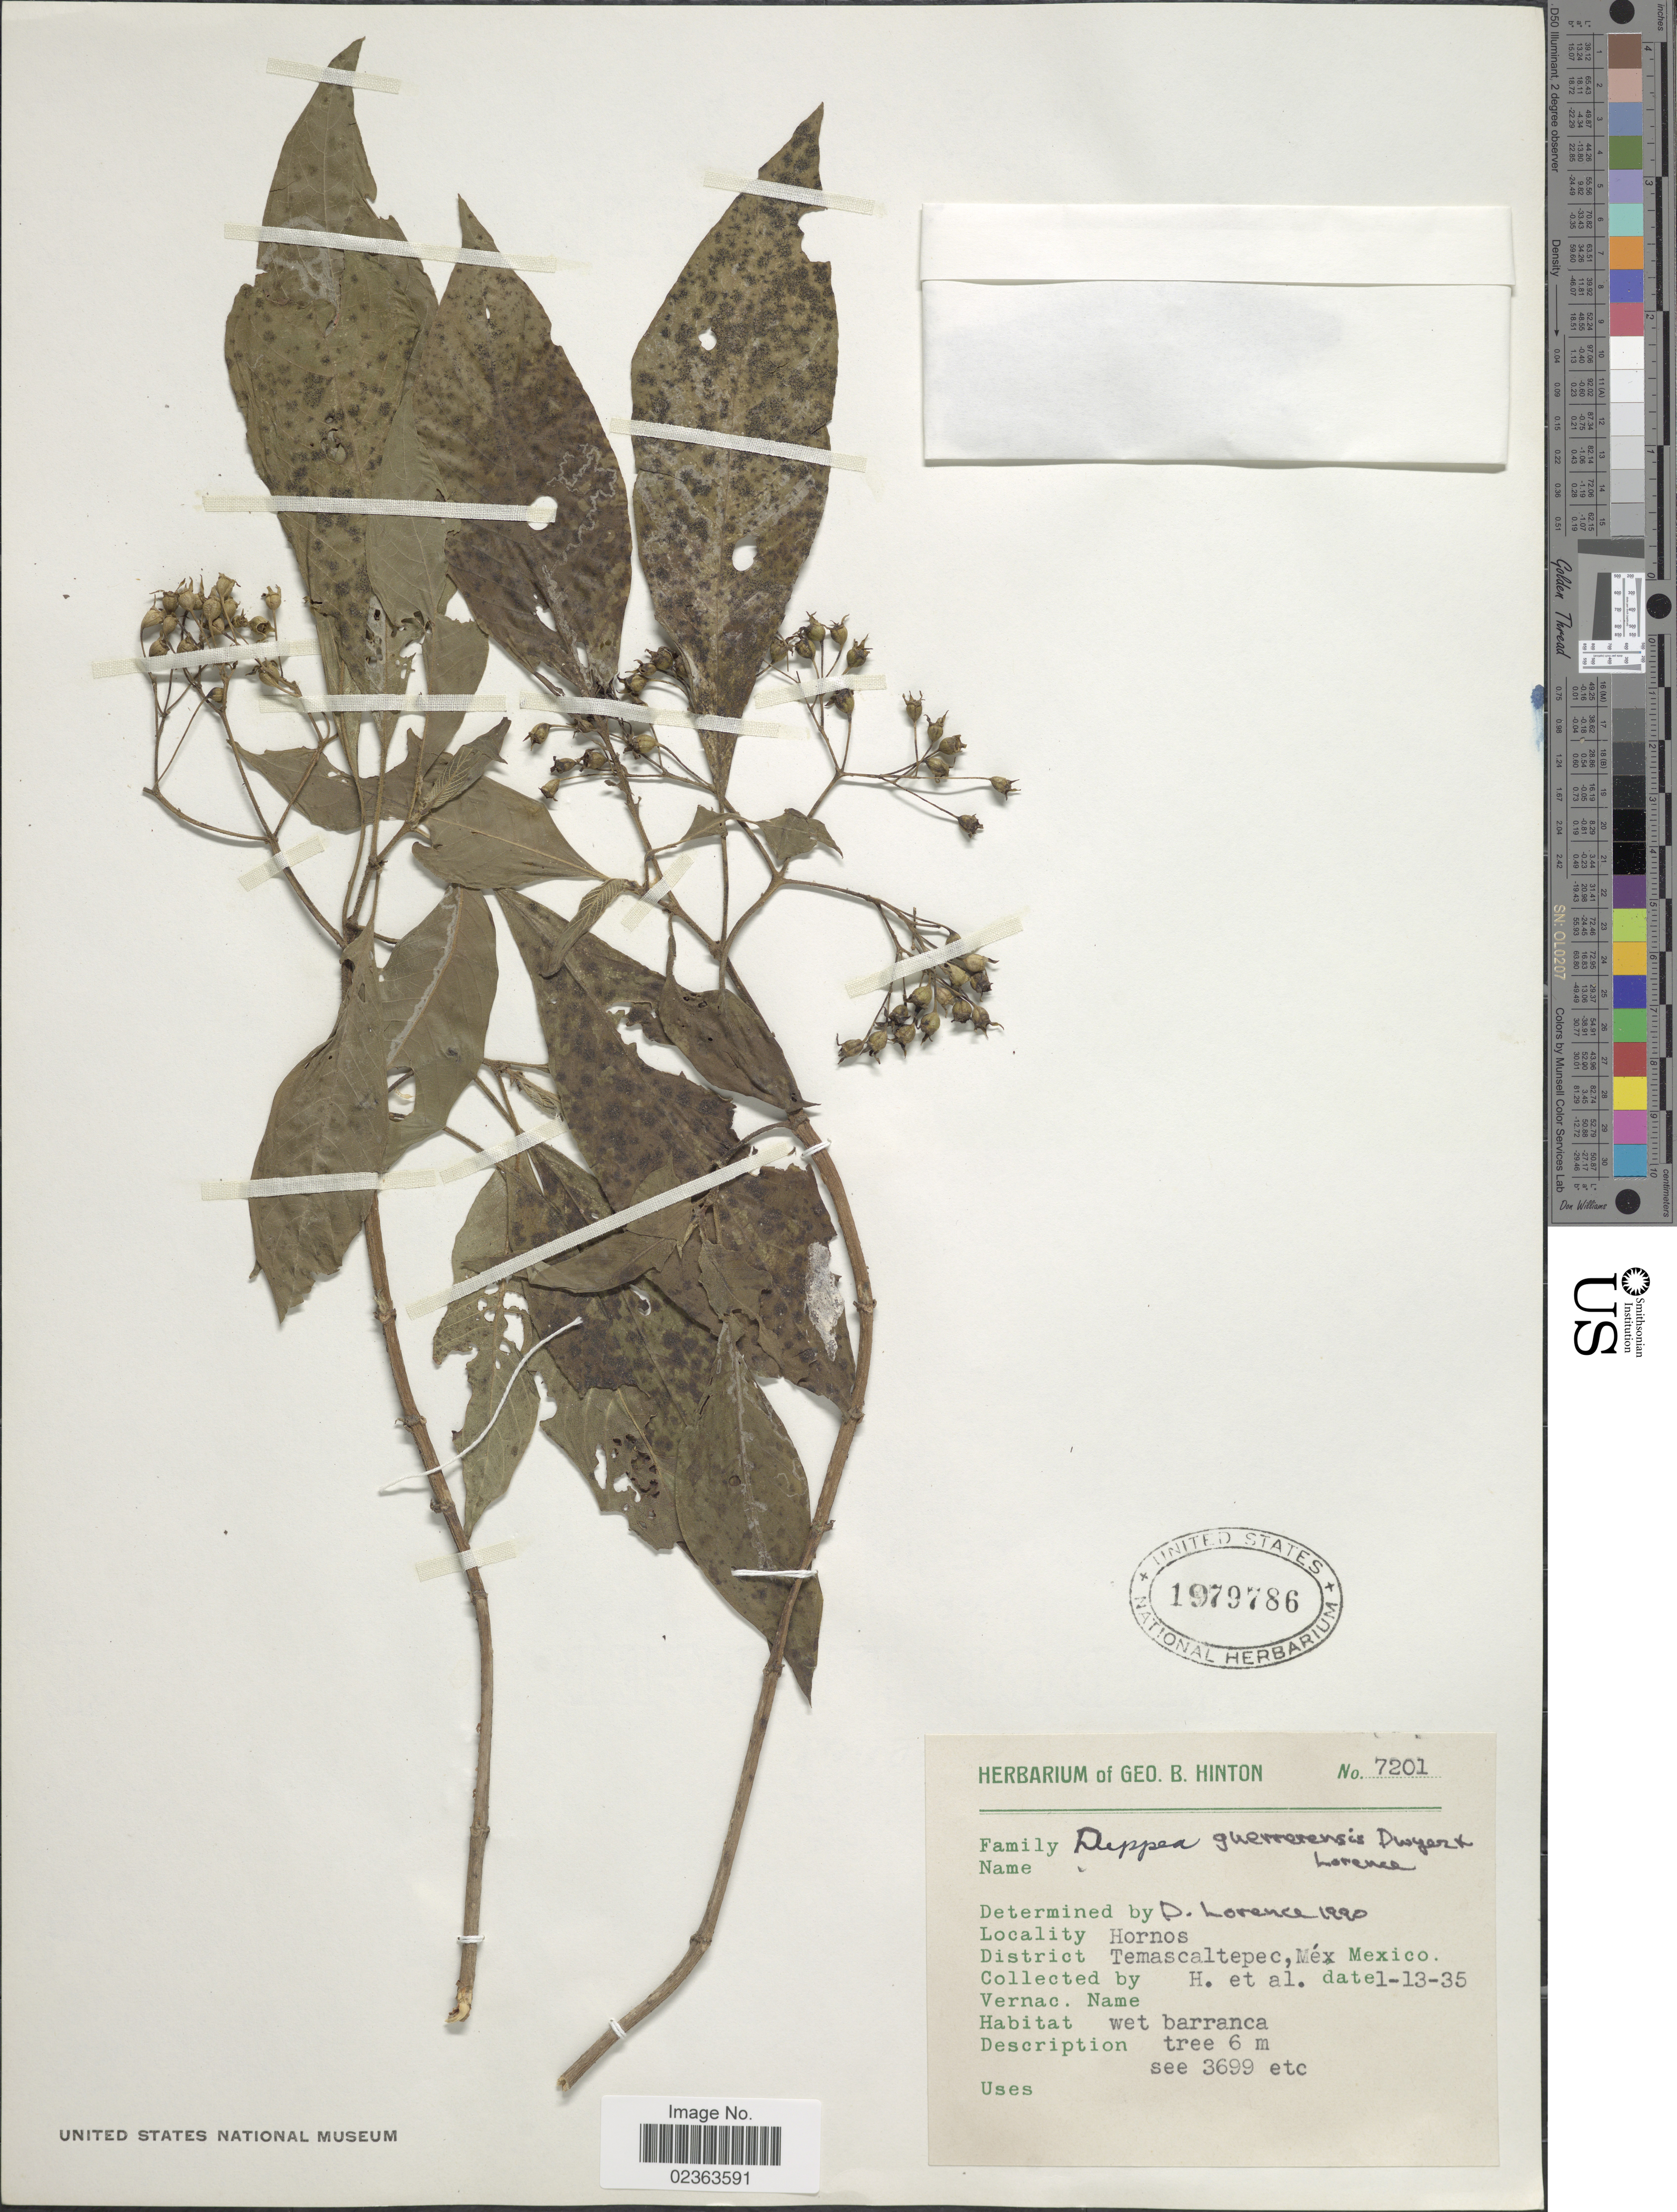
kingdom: Plantae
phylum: Tracheophyta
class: Magnoliopsida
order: Gentianales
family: Rubiaceae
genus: Deppea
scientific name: Deppea guerrerensis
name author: Dwyer & Lorence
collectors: G. B. Hinton & et al.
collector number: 7201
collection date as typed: Transcribed d/m/y: 13/1/35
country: Mexico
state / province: México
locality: Hornos, District Temascaltepec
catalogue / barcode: US 1979786